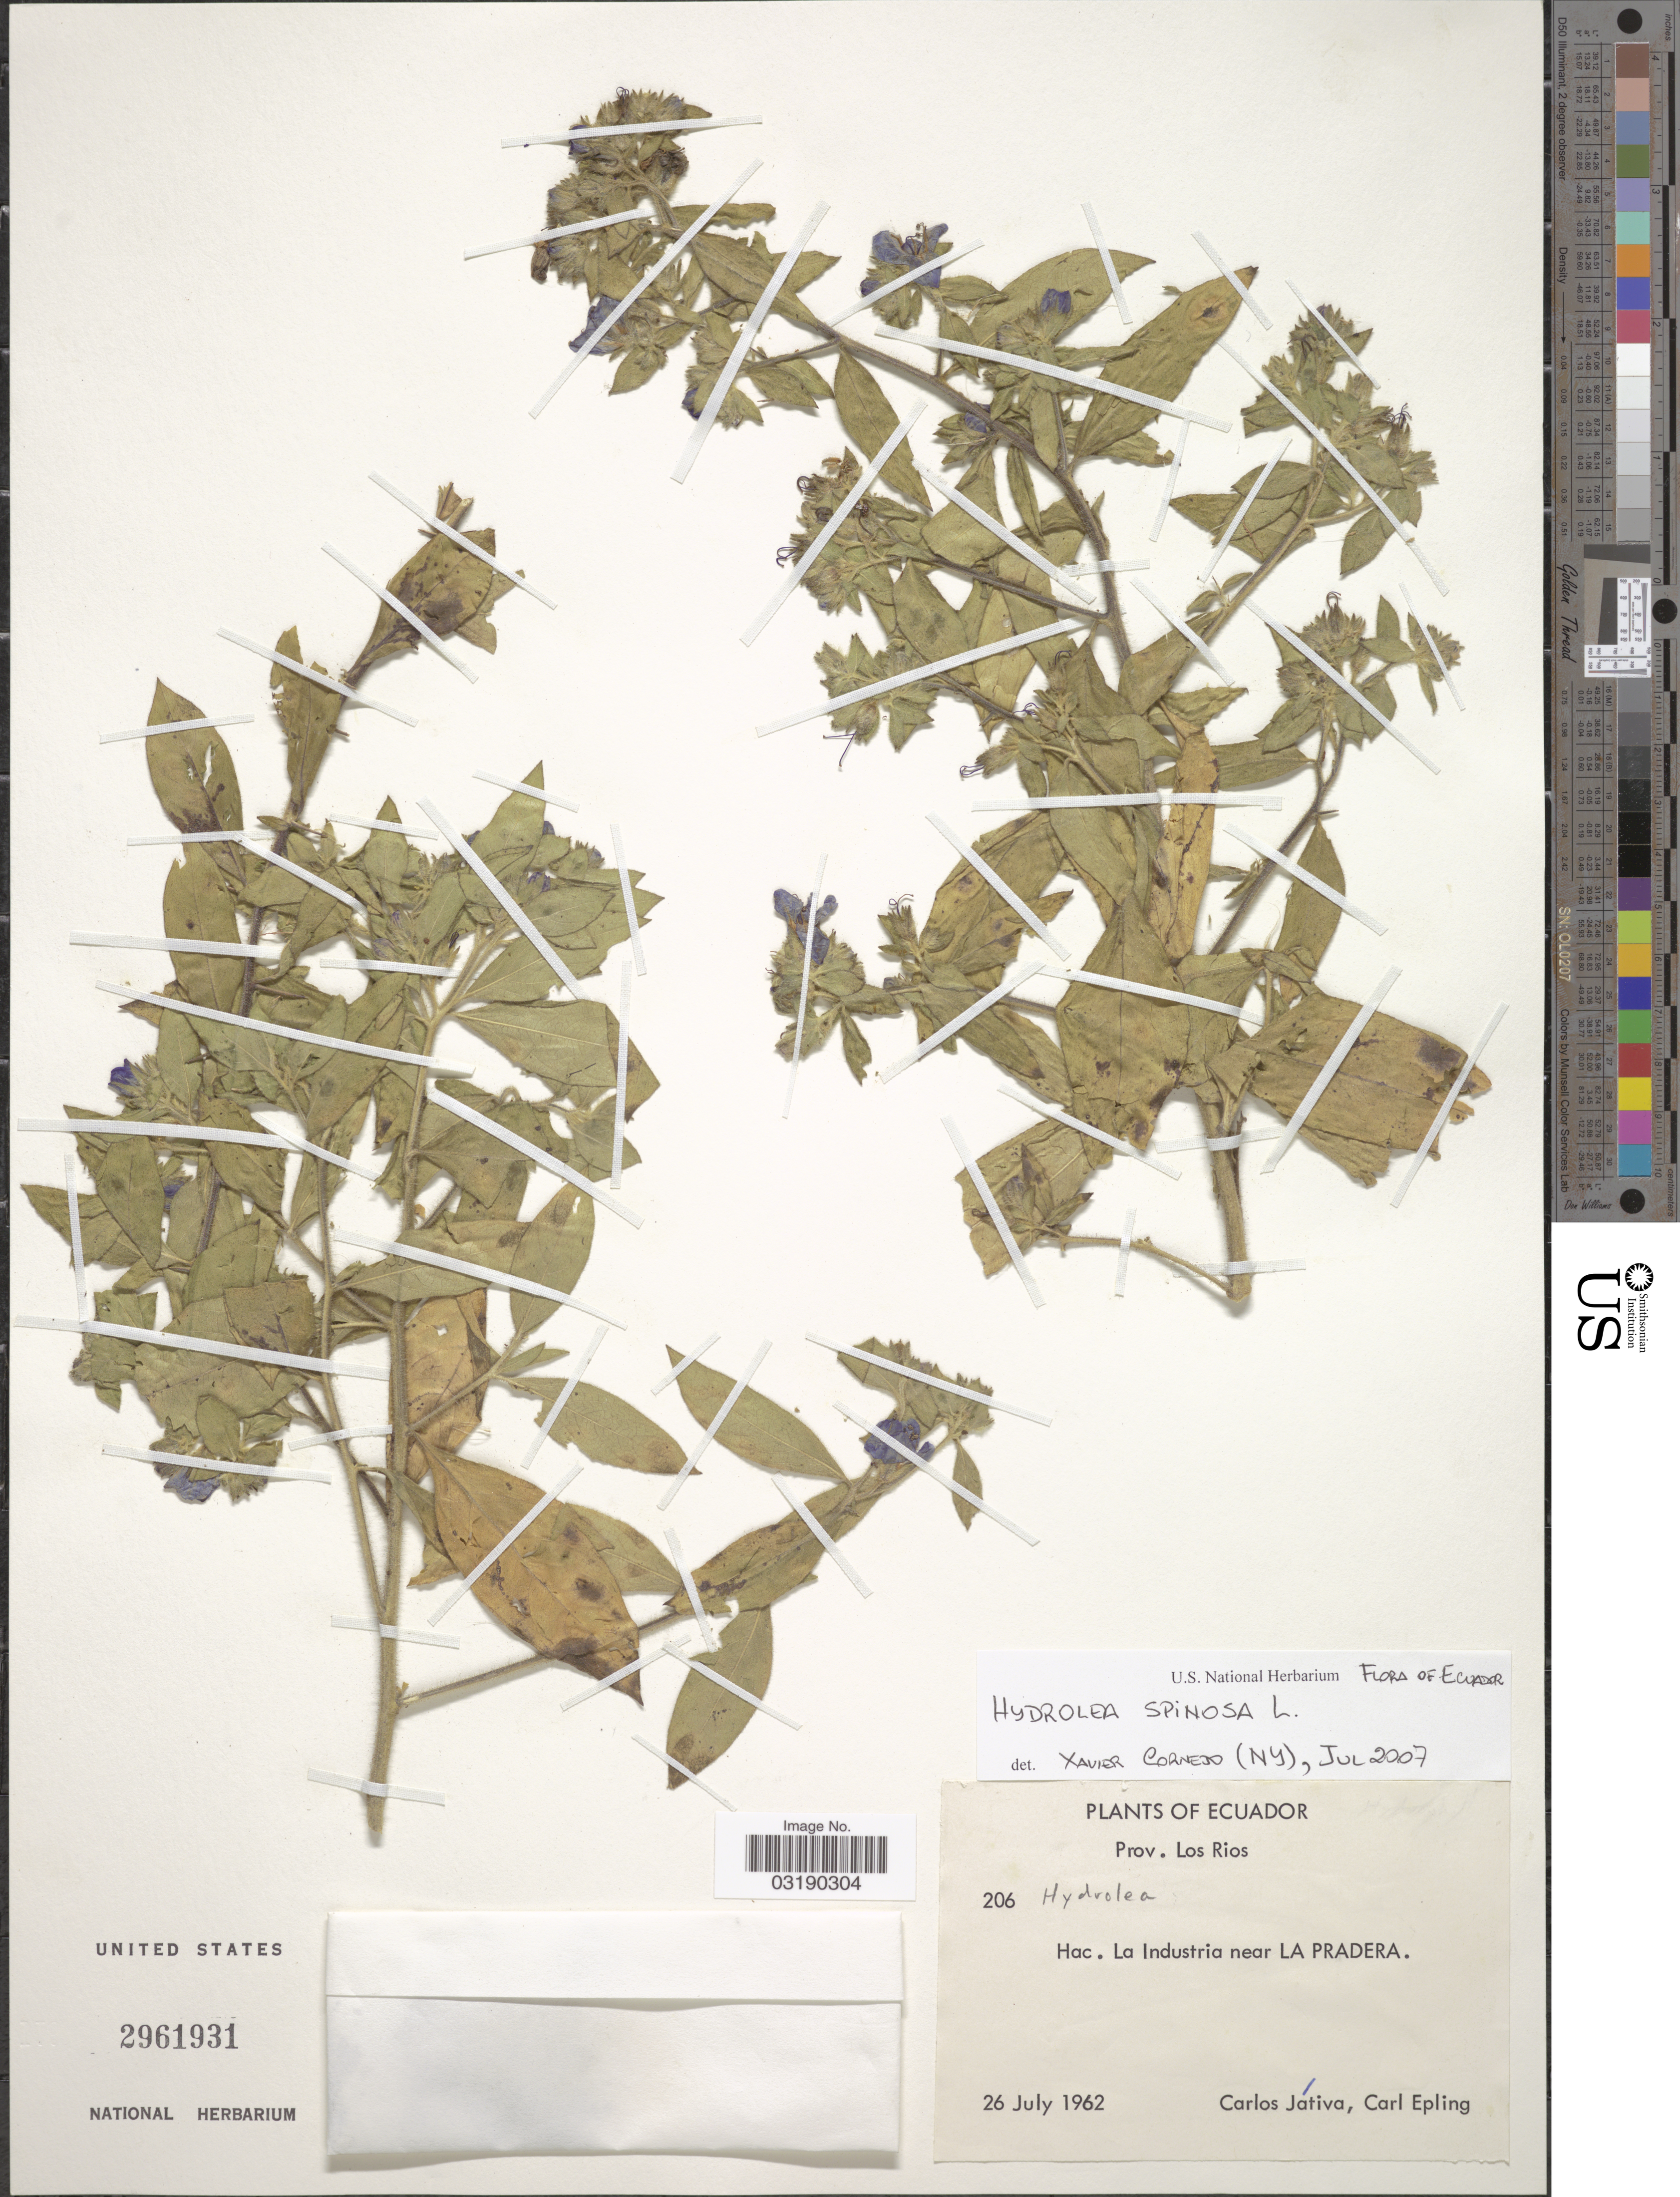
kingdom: Plantae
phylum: Tracheophyta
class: Magnoliopsida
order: Solanales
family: Hydroleaceae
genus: Hydrolea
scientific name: Hydrolea spinosa var. spinosa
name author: L.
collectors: C. D. Játiva & C. C. Epling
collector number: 206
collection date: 1962-07-26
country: Ecuador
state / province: Los Ríos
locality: Prov. Los Rios. Hac. La Industria near La Pradera.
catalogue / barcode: US 2961931